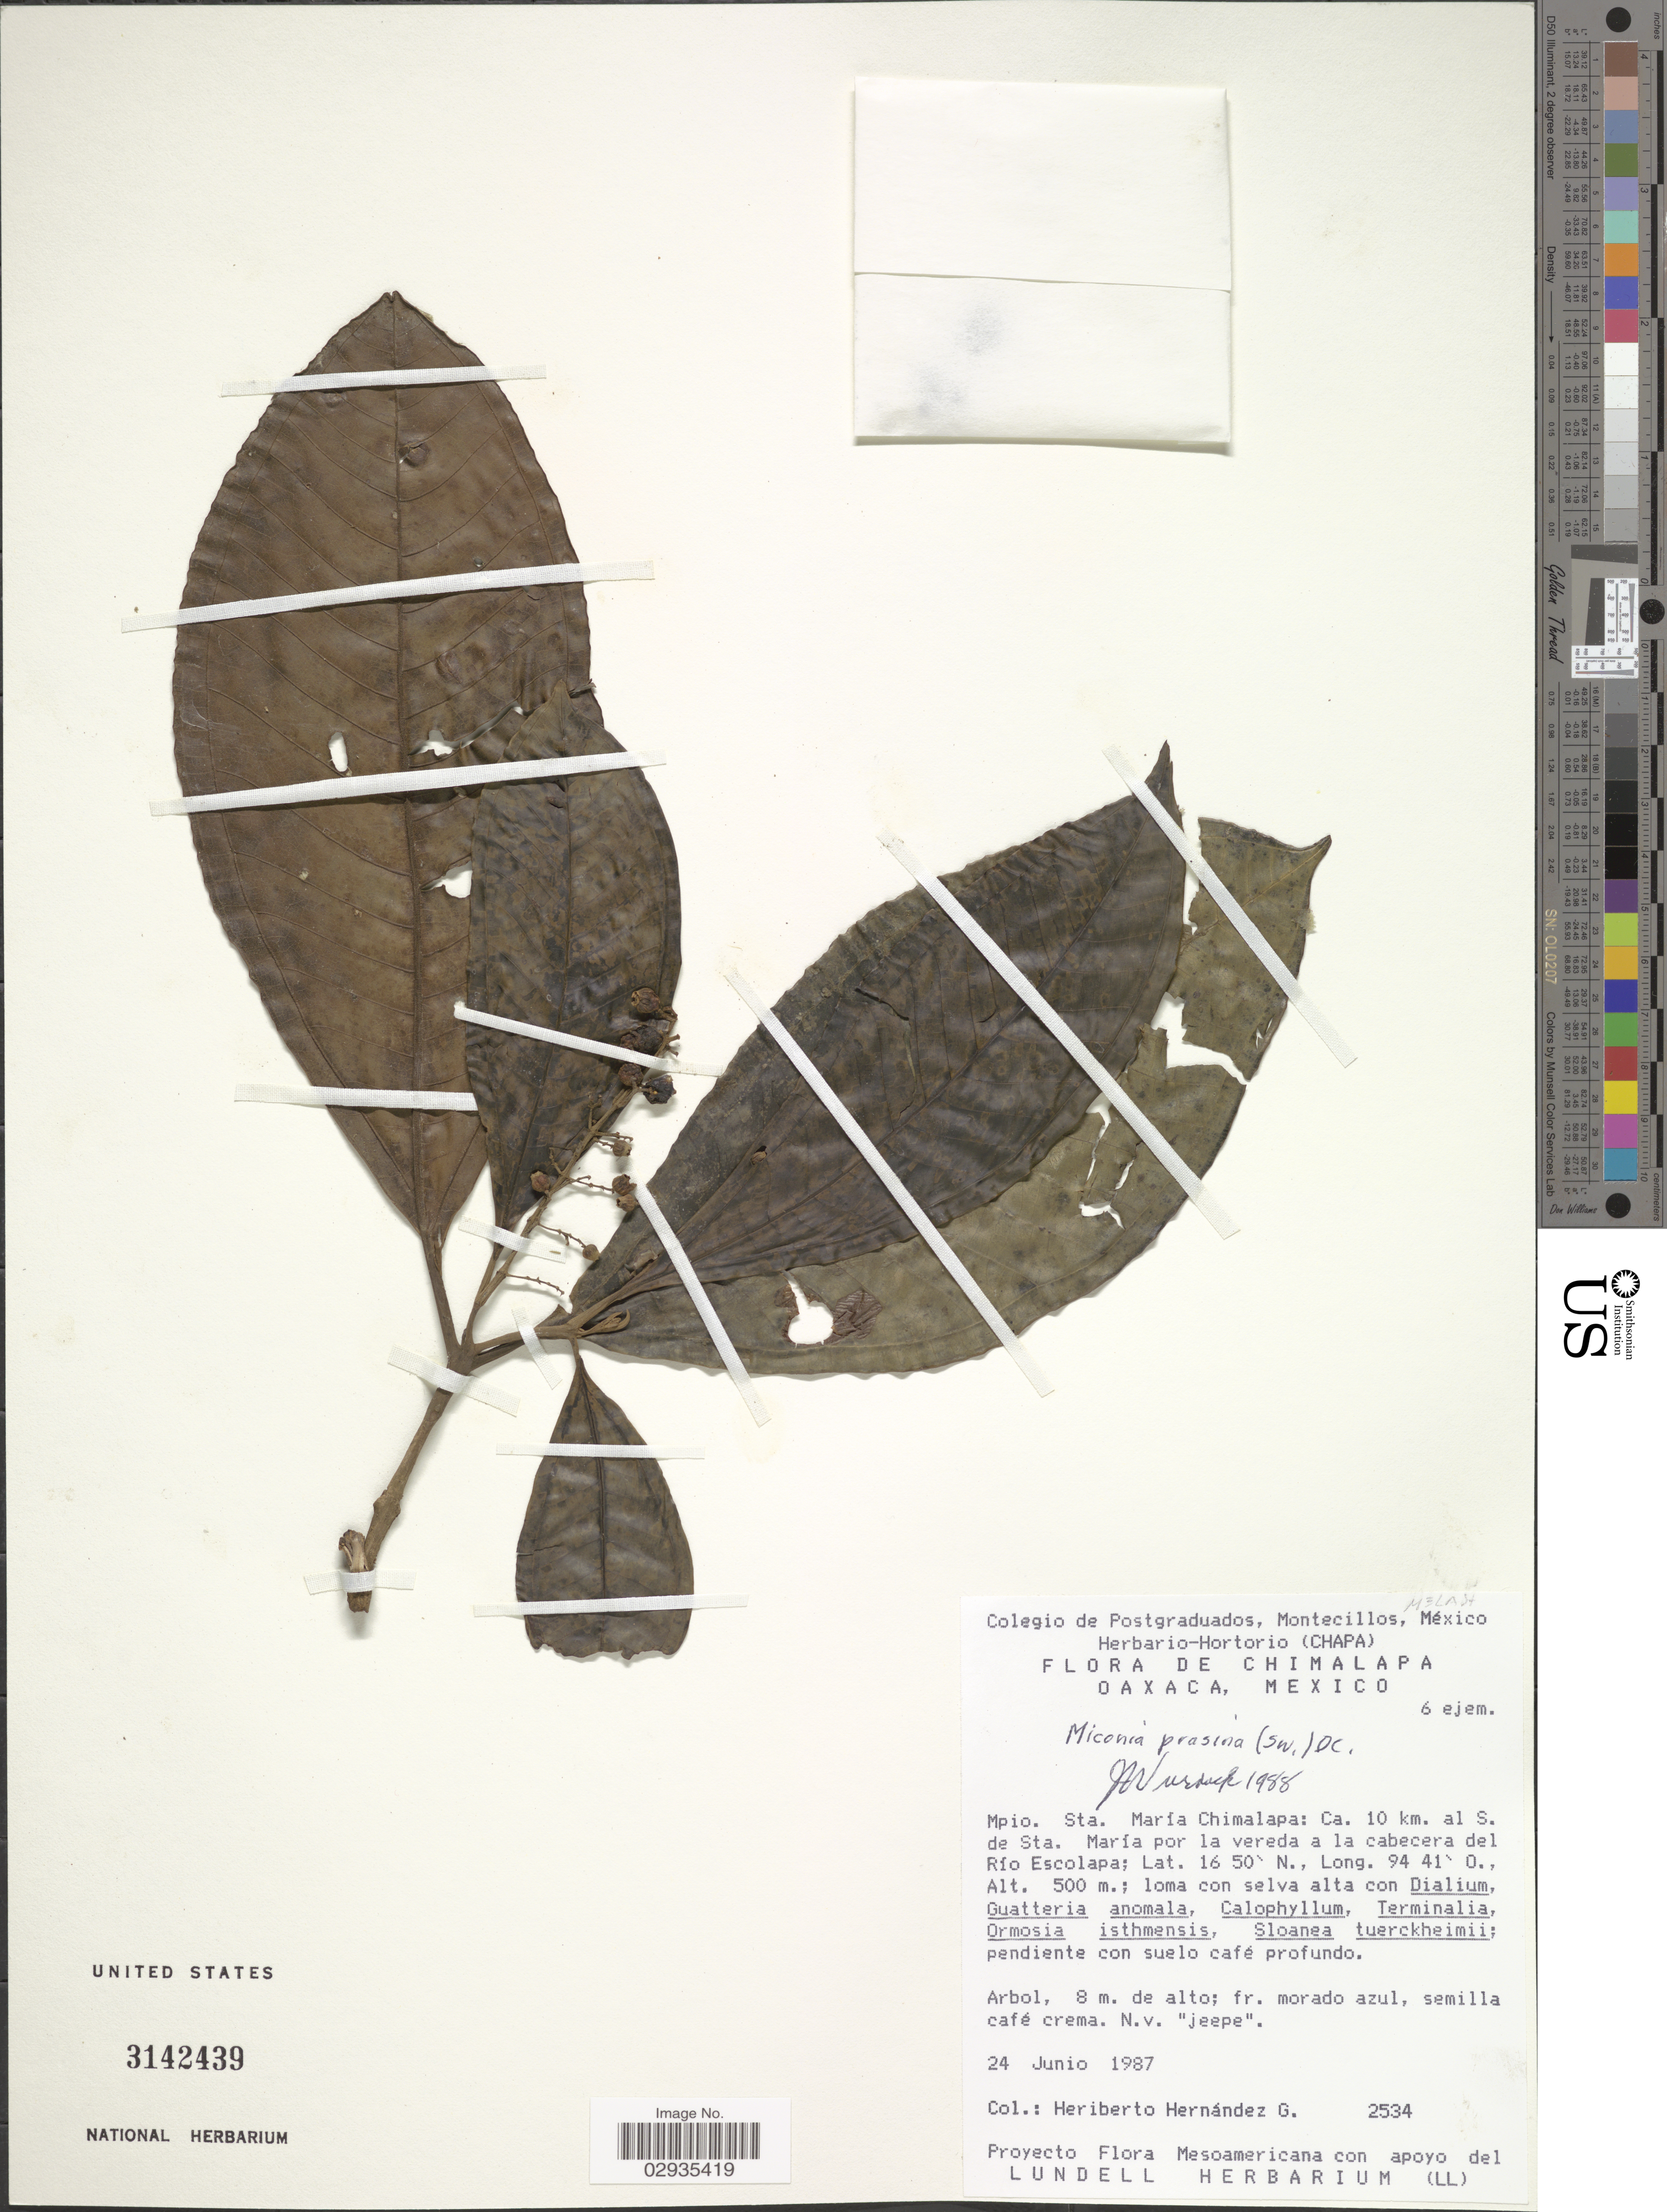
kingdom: Plantae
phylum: Tracheophyta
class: Magnoliopsida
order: Myrtales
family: Melastomataceae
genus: Miconia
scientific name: Miconia prasina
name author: (Sw.) DC.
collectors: H. Hernandez G.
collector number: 2534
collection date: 1987-06-24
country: Mexico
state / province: Oaxaca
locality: Chimalapa, Mpio. Sta. María Chimalapa, Ca. 10 km. al S. de Sta.María por la vereda a la cabecera del Río Escolapa.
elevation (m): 500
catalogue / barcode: US 3142439